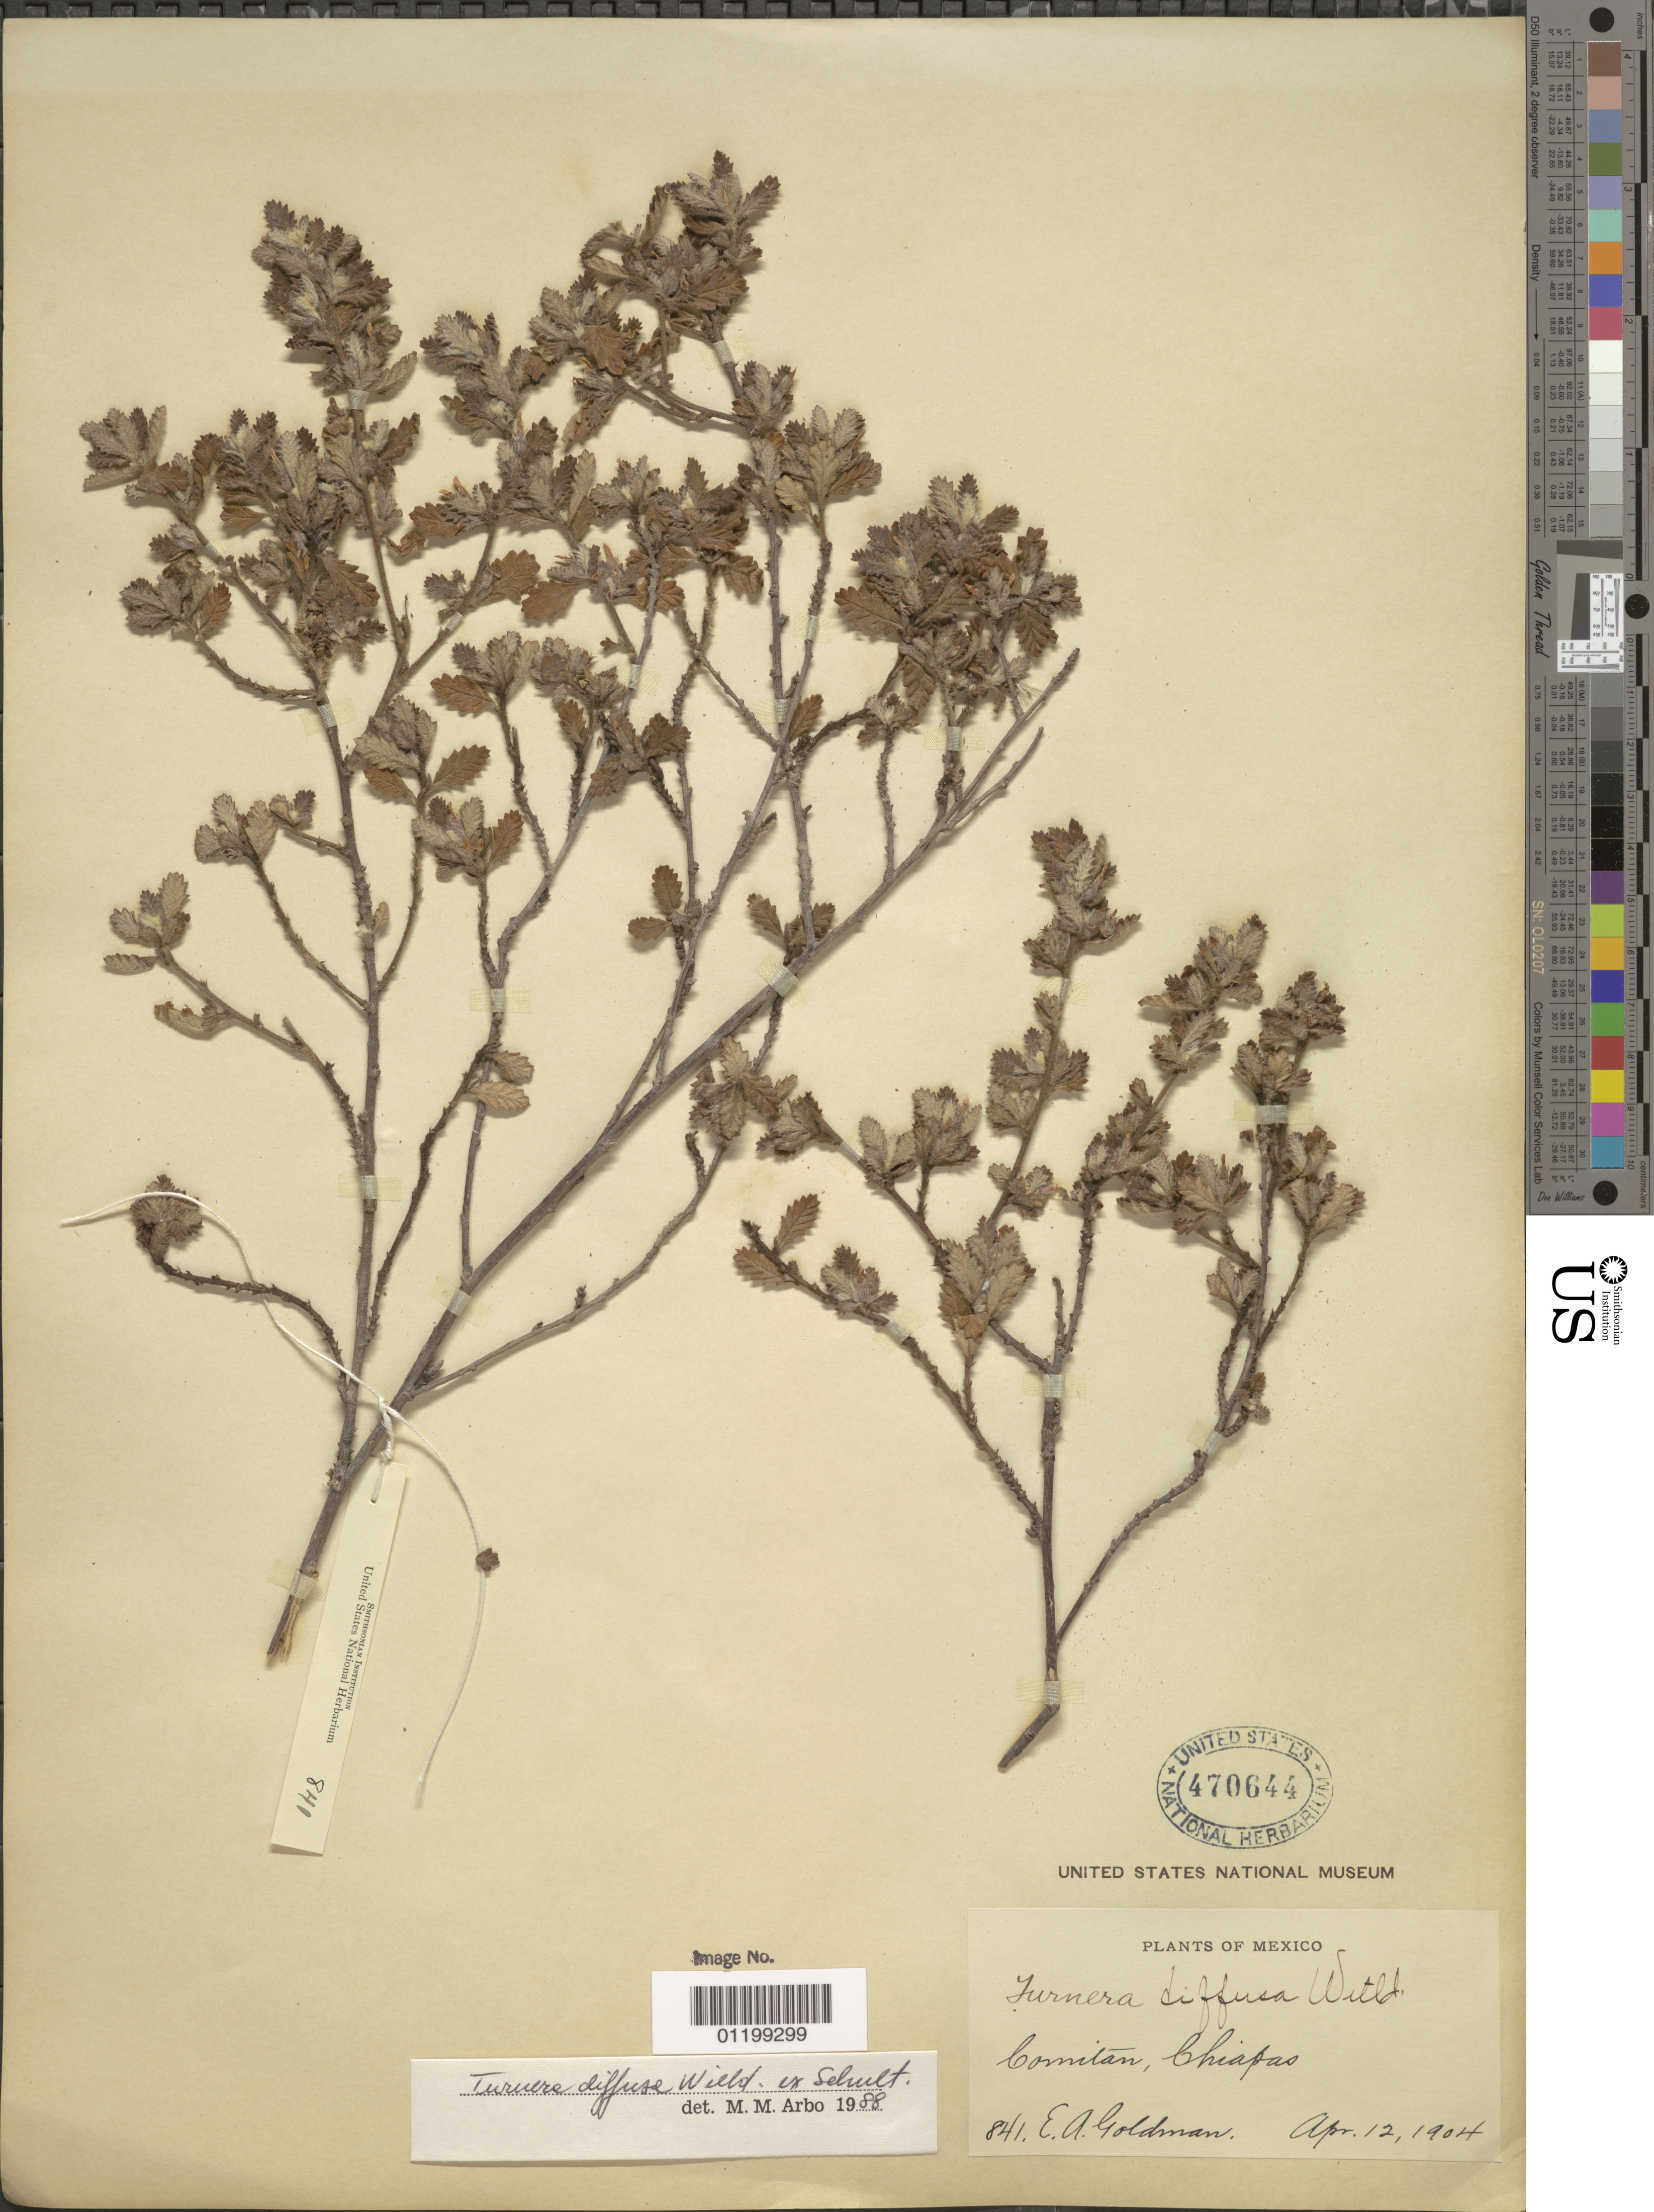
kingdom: Plantae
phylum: Tracheophyta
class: Magnoliopsida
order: Malpighiales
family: Turneraceae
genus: Turnera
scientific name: Turnera diffusa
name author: Willd. ex Schult.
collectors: E. A. Goldman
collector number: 841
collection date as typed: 12 Apr 1904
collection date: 1904-04-12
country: Mexico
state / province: Chiapas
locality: Comitán, Chiapas.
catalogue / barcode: US 470644